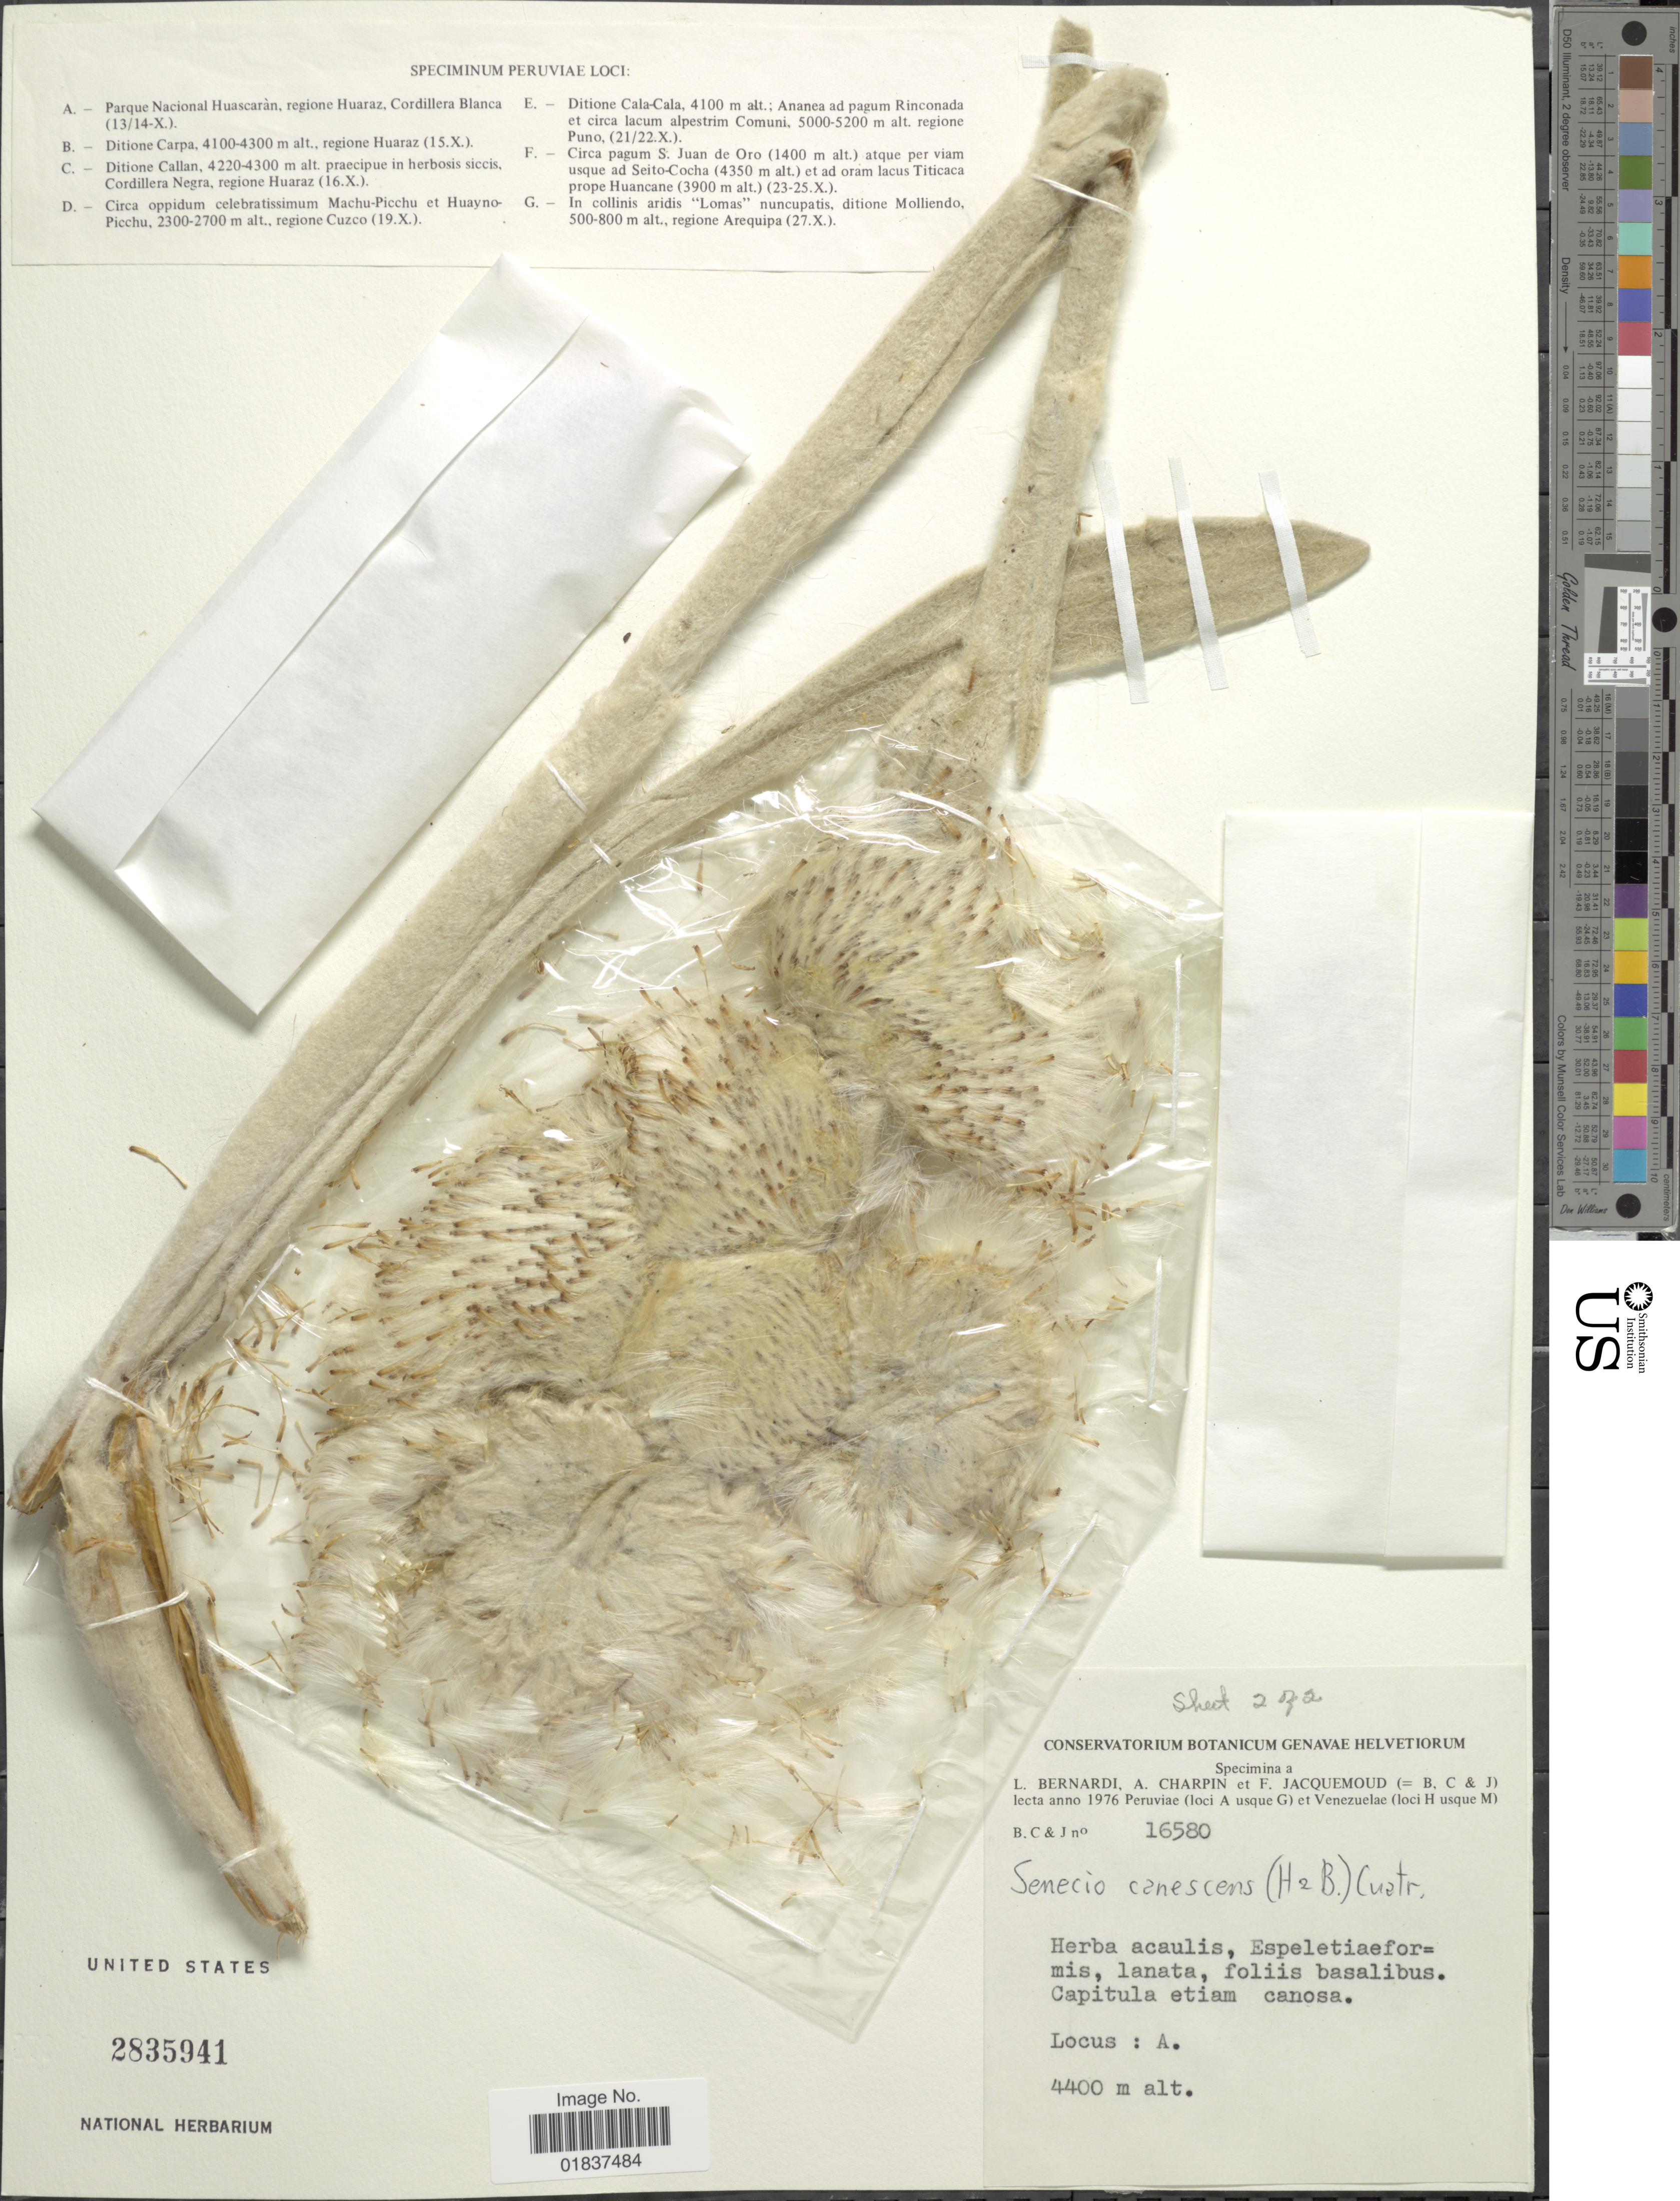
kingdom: Plantae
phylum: Tracheophyta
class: Magnoliopsida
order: Asterales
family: Asteraceae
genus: Senecio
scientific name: Senecio canescens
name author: (Bonpl.) Cuatrec.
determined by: Salomon, Luciana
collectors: L. Bernardi, A. Charpin & F. Jacquemoud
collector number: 16580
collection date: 1976-10-13/1976-10-14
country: Peru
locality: Parque Nacional Huascaran, regione Huaraz, Cordillera Blanca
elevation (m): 4400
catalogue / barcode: US 2835941